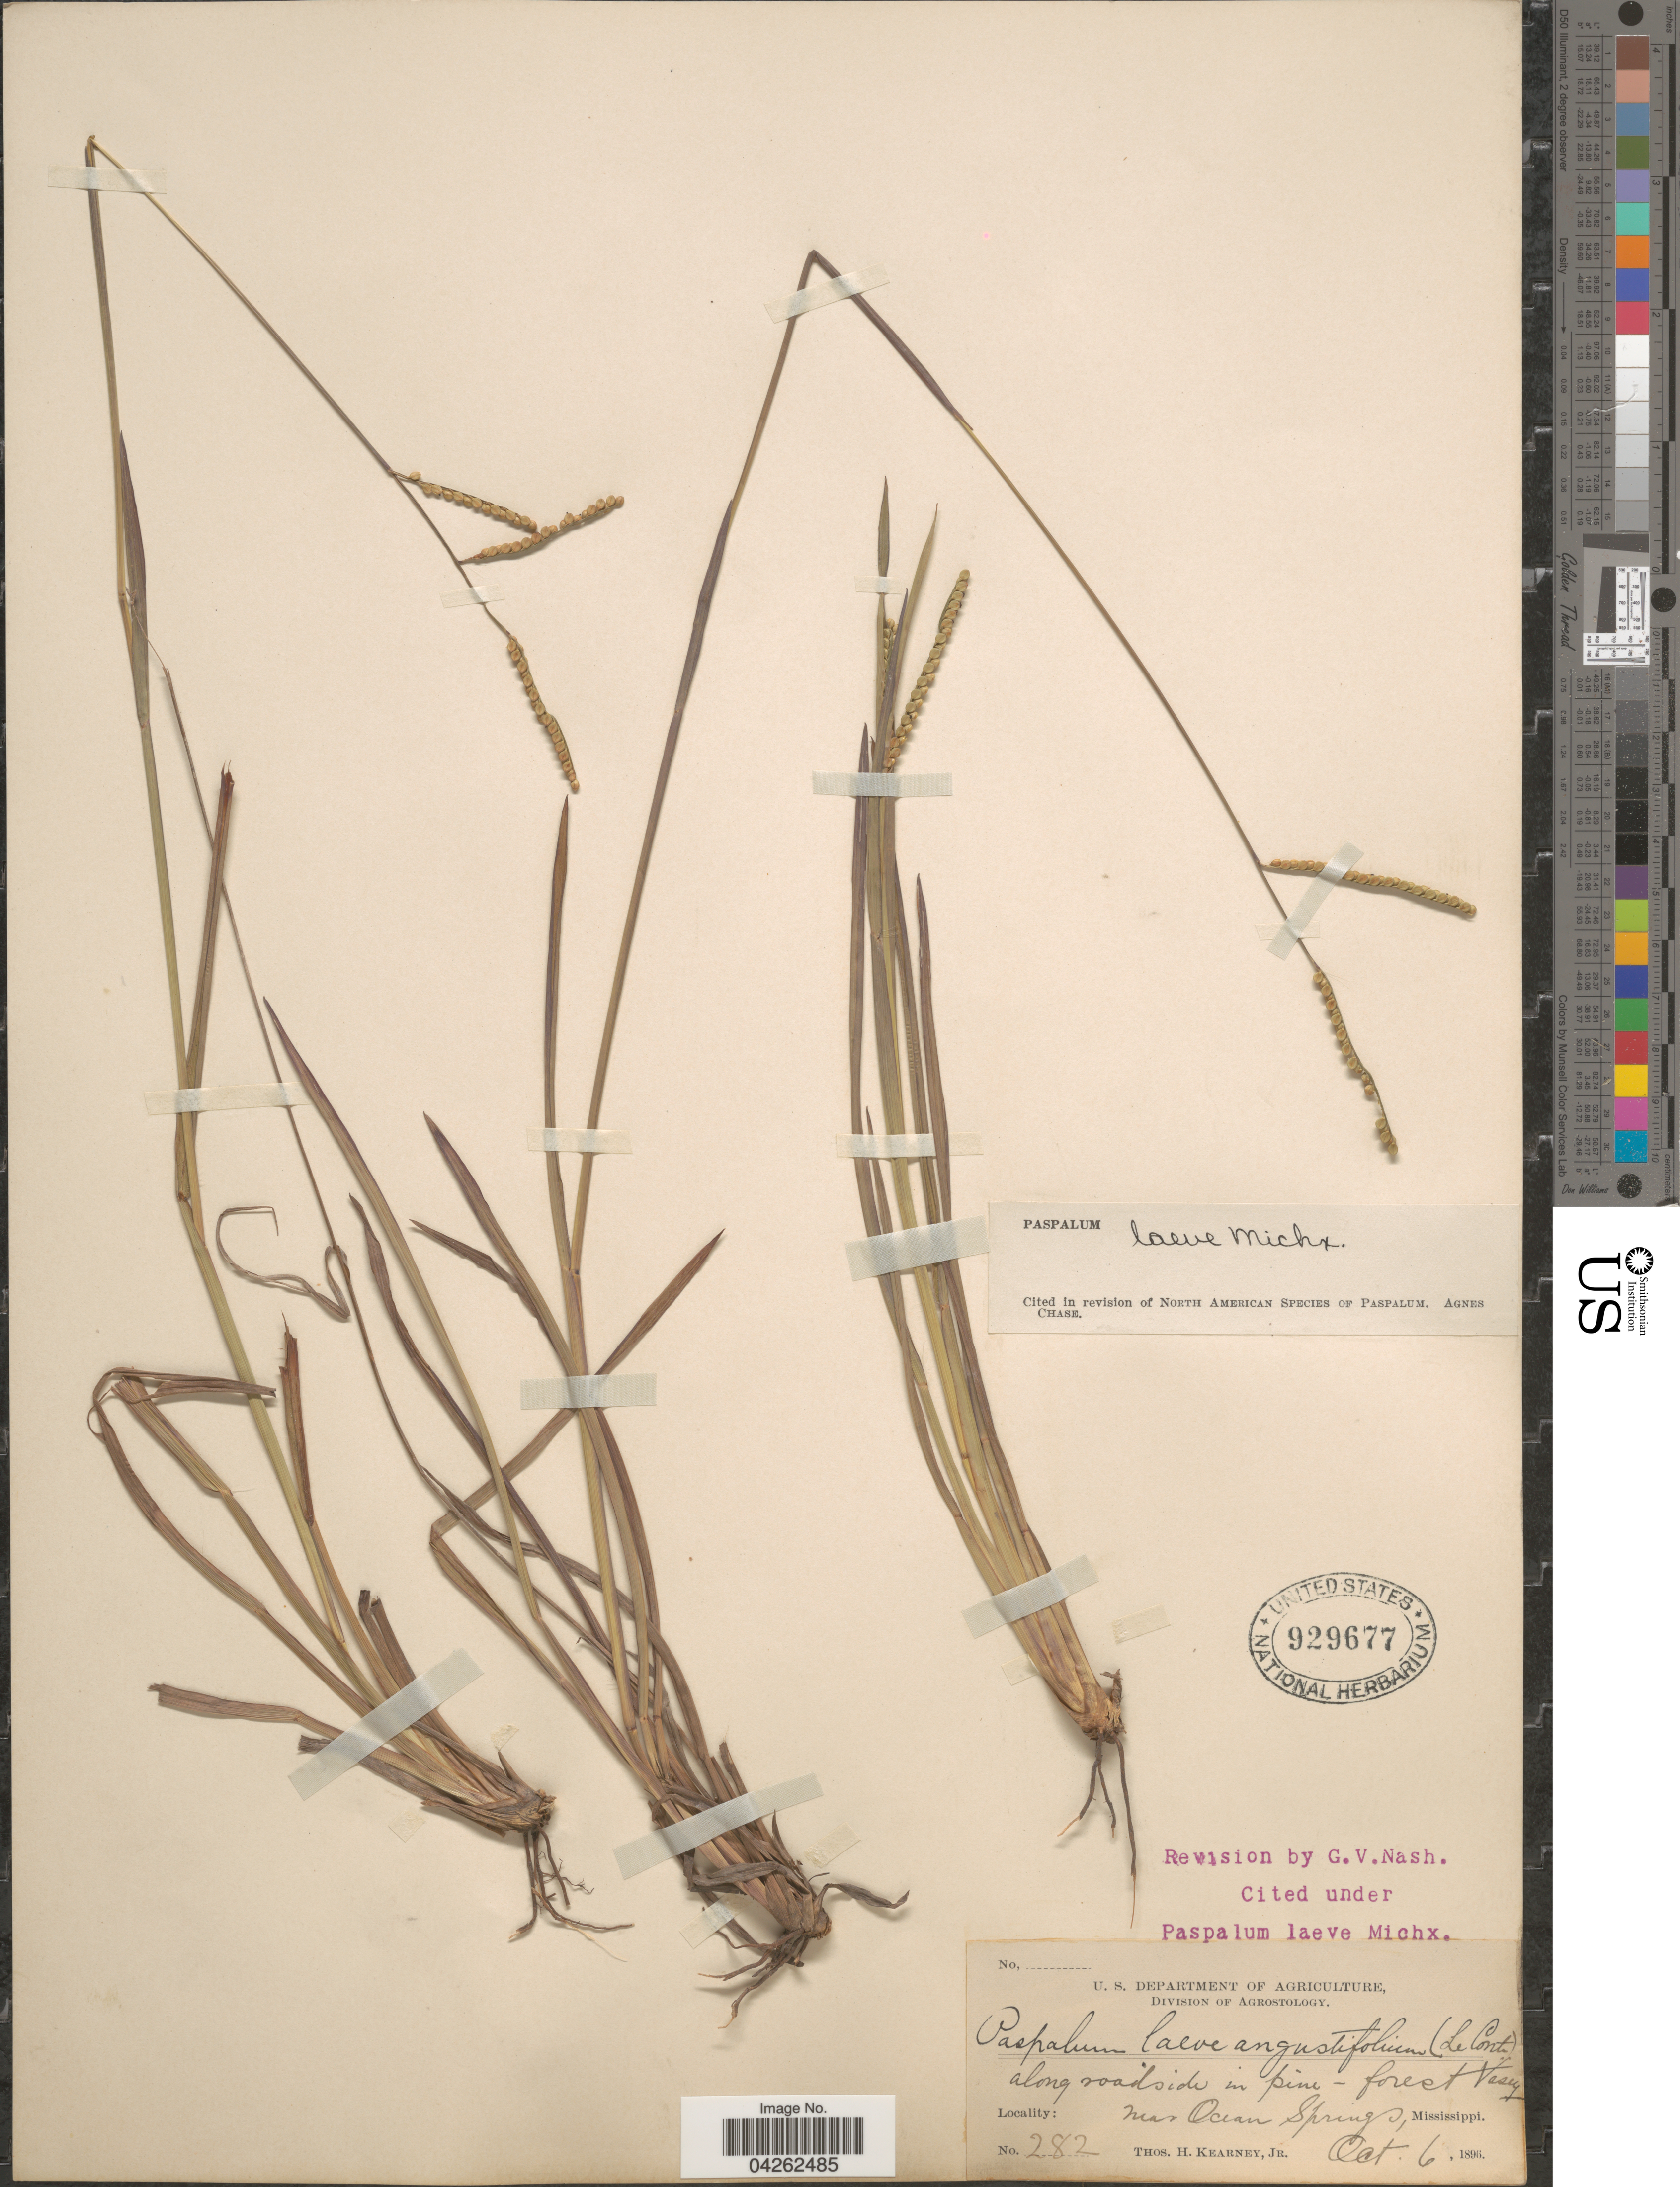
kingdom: Plantae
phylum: Tracheophyta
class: Liliopsida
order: Poales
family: Poaceae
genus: Paspalum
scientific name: Paspalum laeve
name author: Michx.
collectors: T. H. Kearney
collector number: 282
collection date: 1896-10-06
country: United States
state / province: Mississippi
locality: Along roadside in pine-forest near Ocean Springs.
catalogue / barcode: US 929677